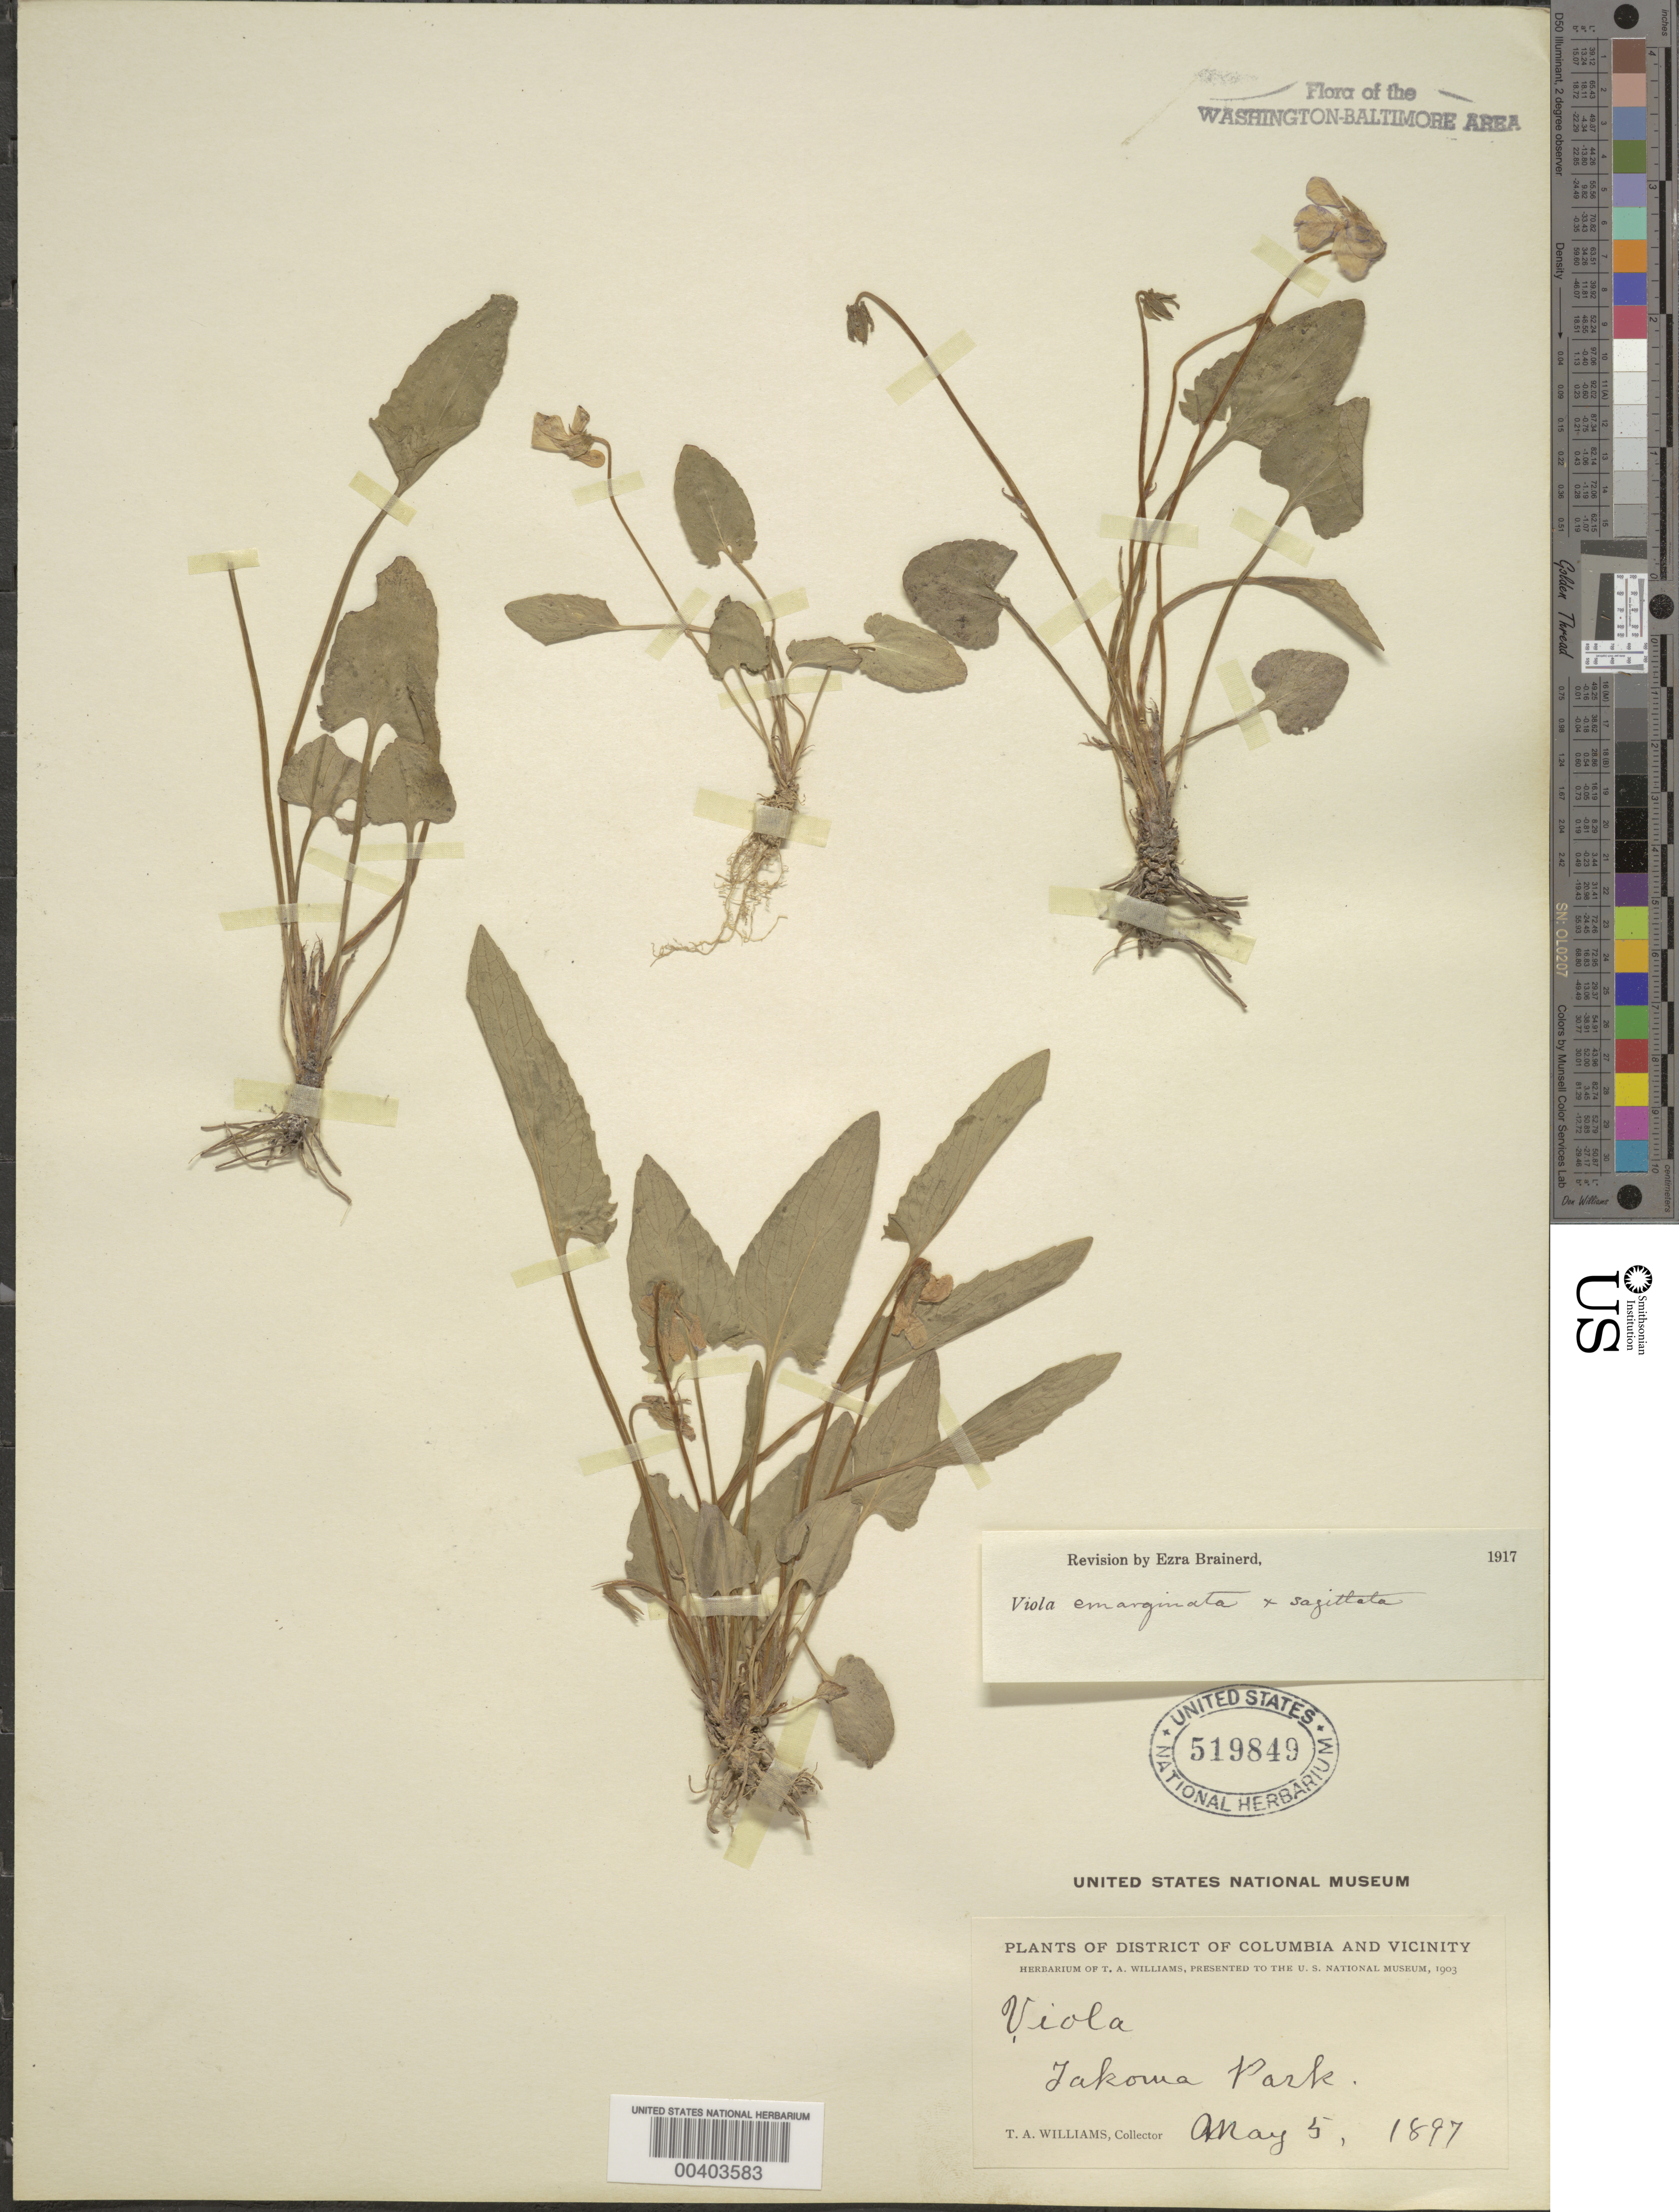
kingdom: Plantae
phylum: Tracheophyta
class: Magnoliopsida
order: Malpighiales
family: Violaceae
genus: Viola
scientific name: Viola sagittata var. sagittata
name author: Aiton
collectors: T. A. Williams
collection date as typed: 05 May 1897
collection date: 1897-05-05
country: United States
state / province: District of Columbia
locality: Takoma Park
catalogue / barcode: US 519849